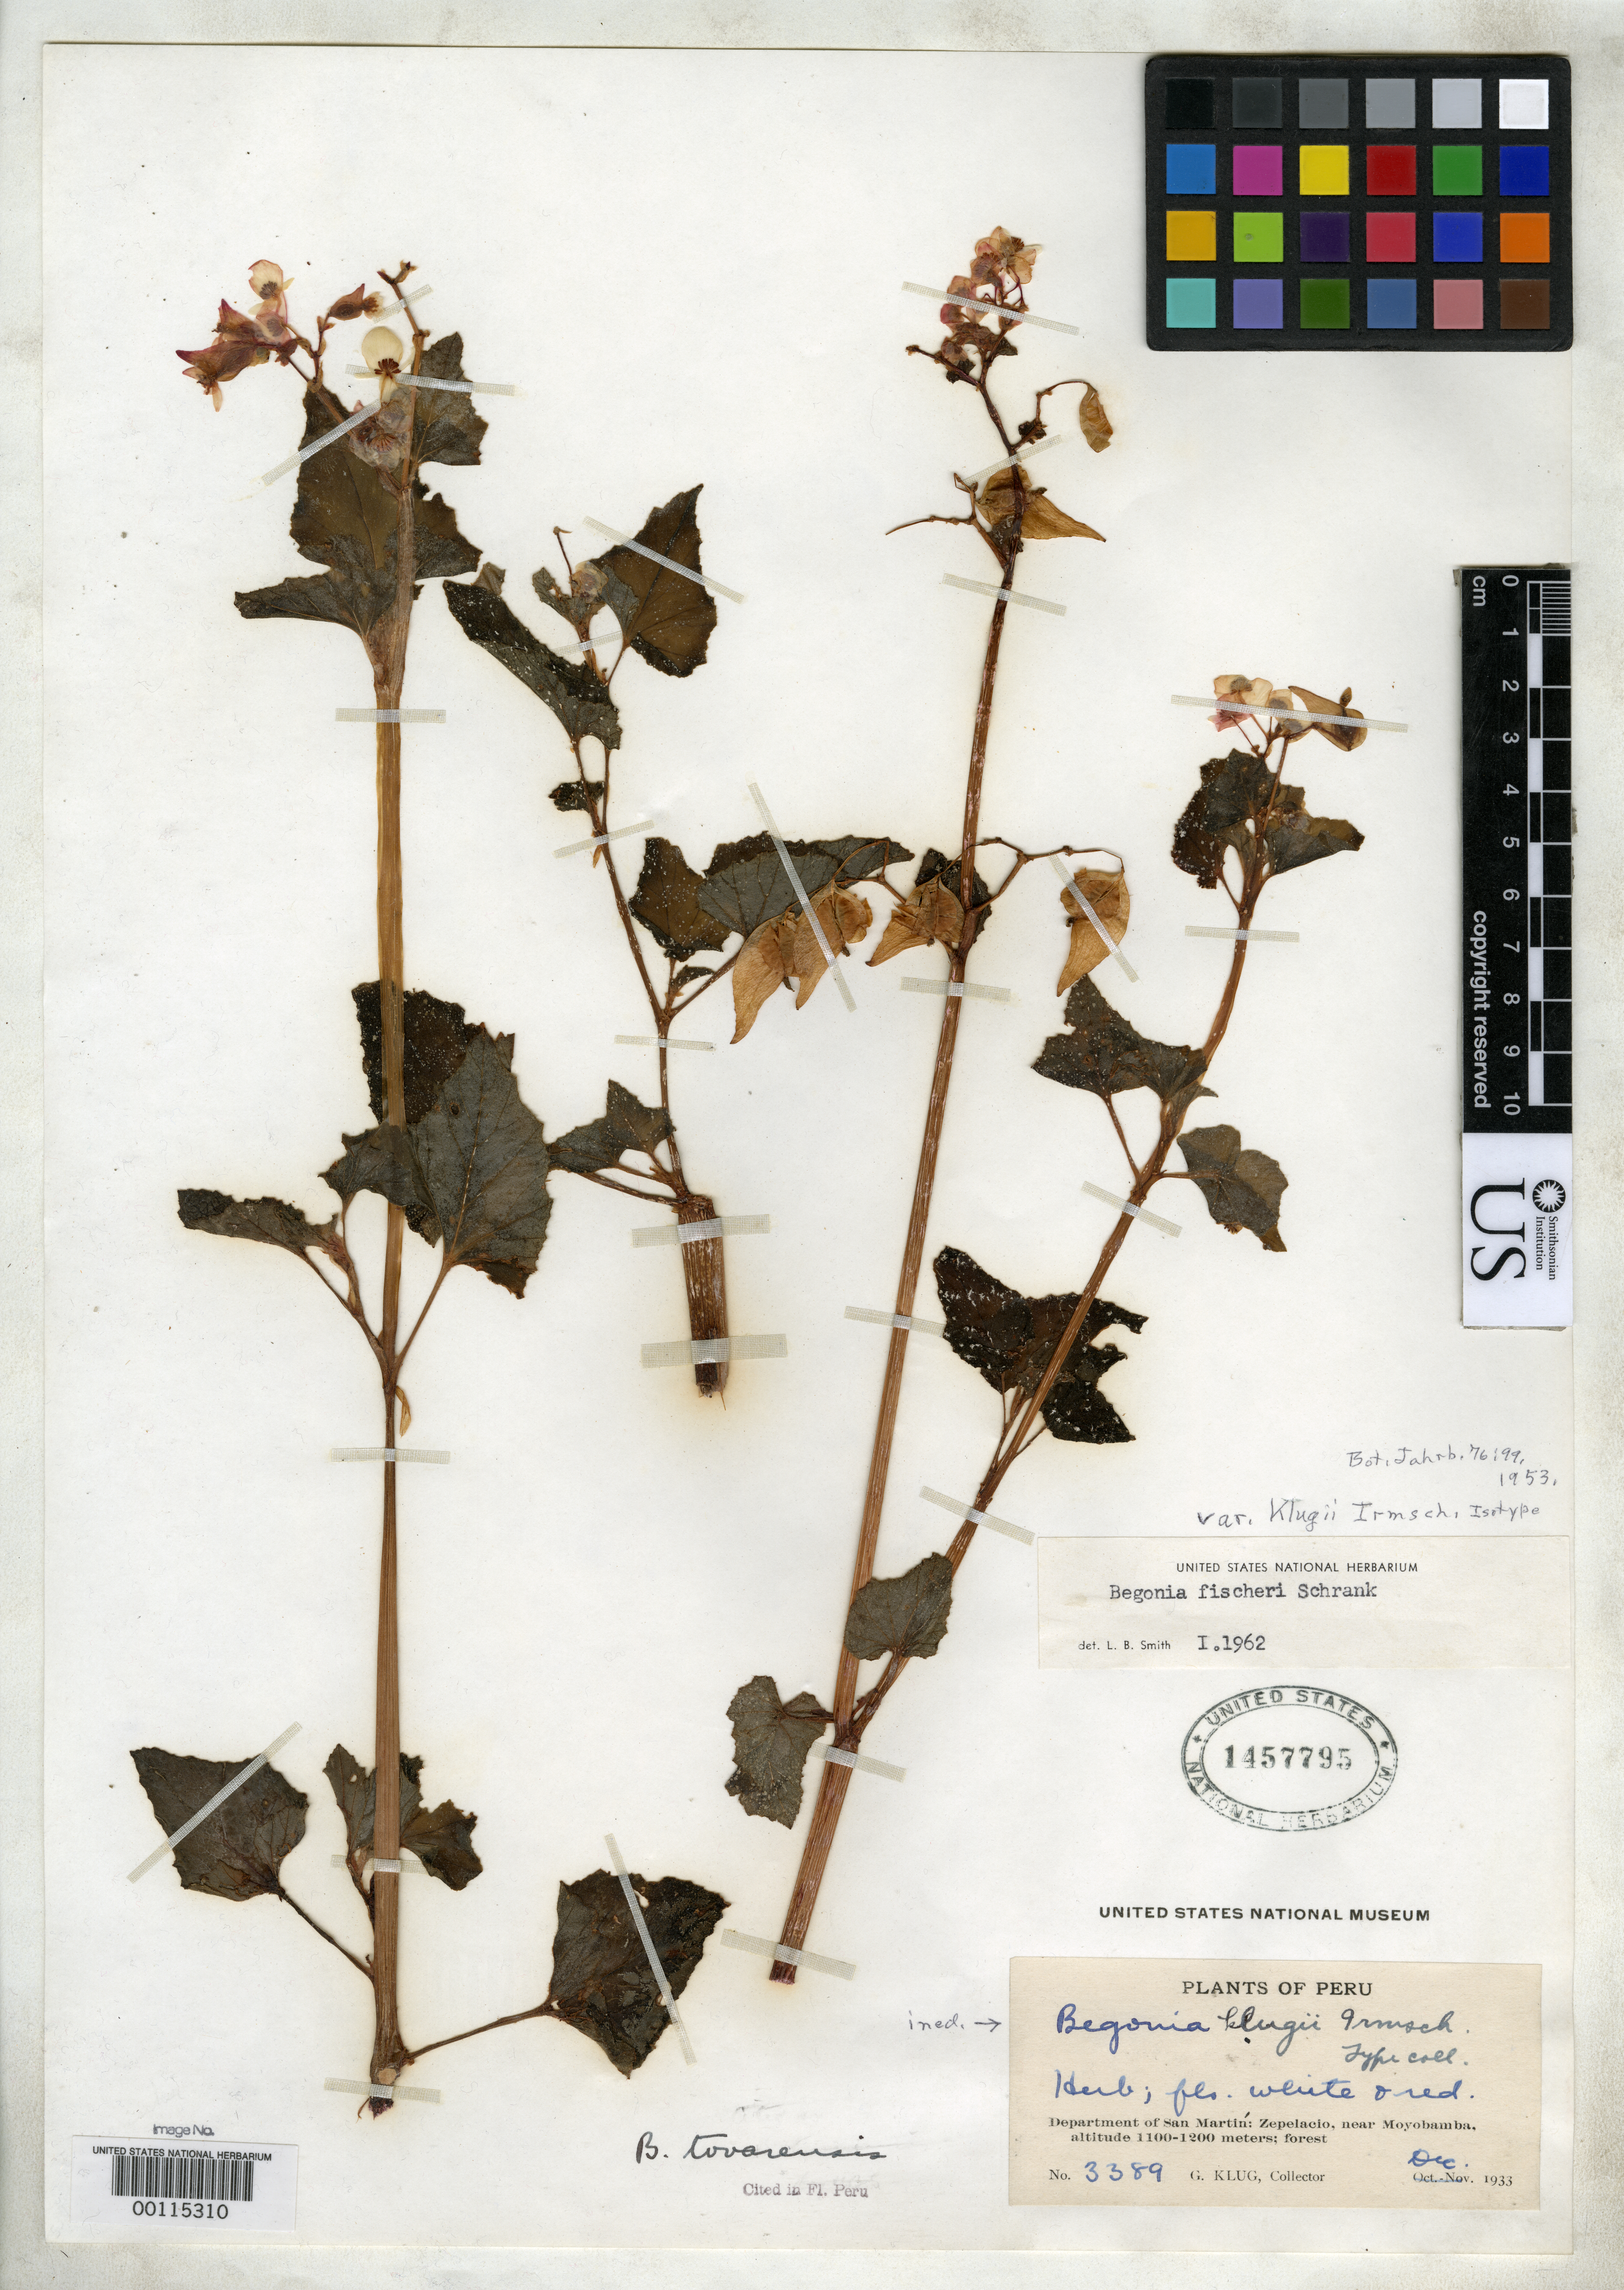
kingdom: Plantae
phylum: Tracheophyta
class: Magnoliopsida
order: Cucurbitales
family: Begoniaceae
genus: Begonia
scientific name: Begonia fischeri var. klugii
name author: Irmsch.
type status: Isotype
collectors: G. Klug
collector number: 3389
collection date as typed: Dec 1933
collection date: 1933-12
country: Peru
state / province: San Martín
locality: Zepalacio, near Moyobamba.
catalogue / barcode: US 1457795